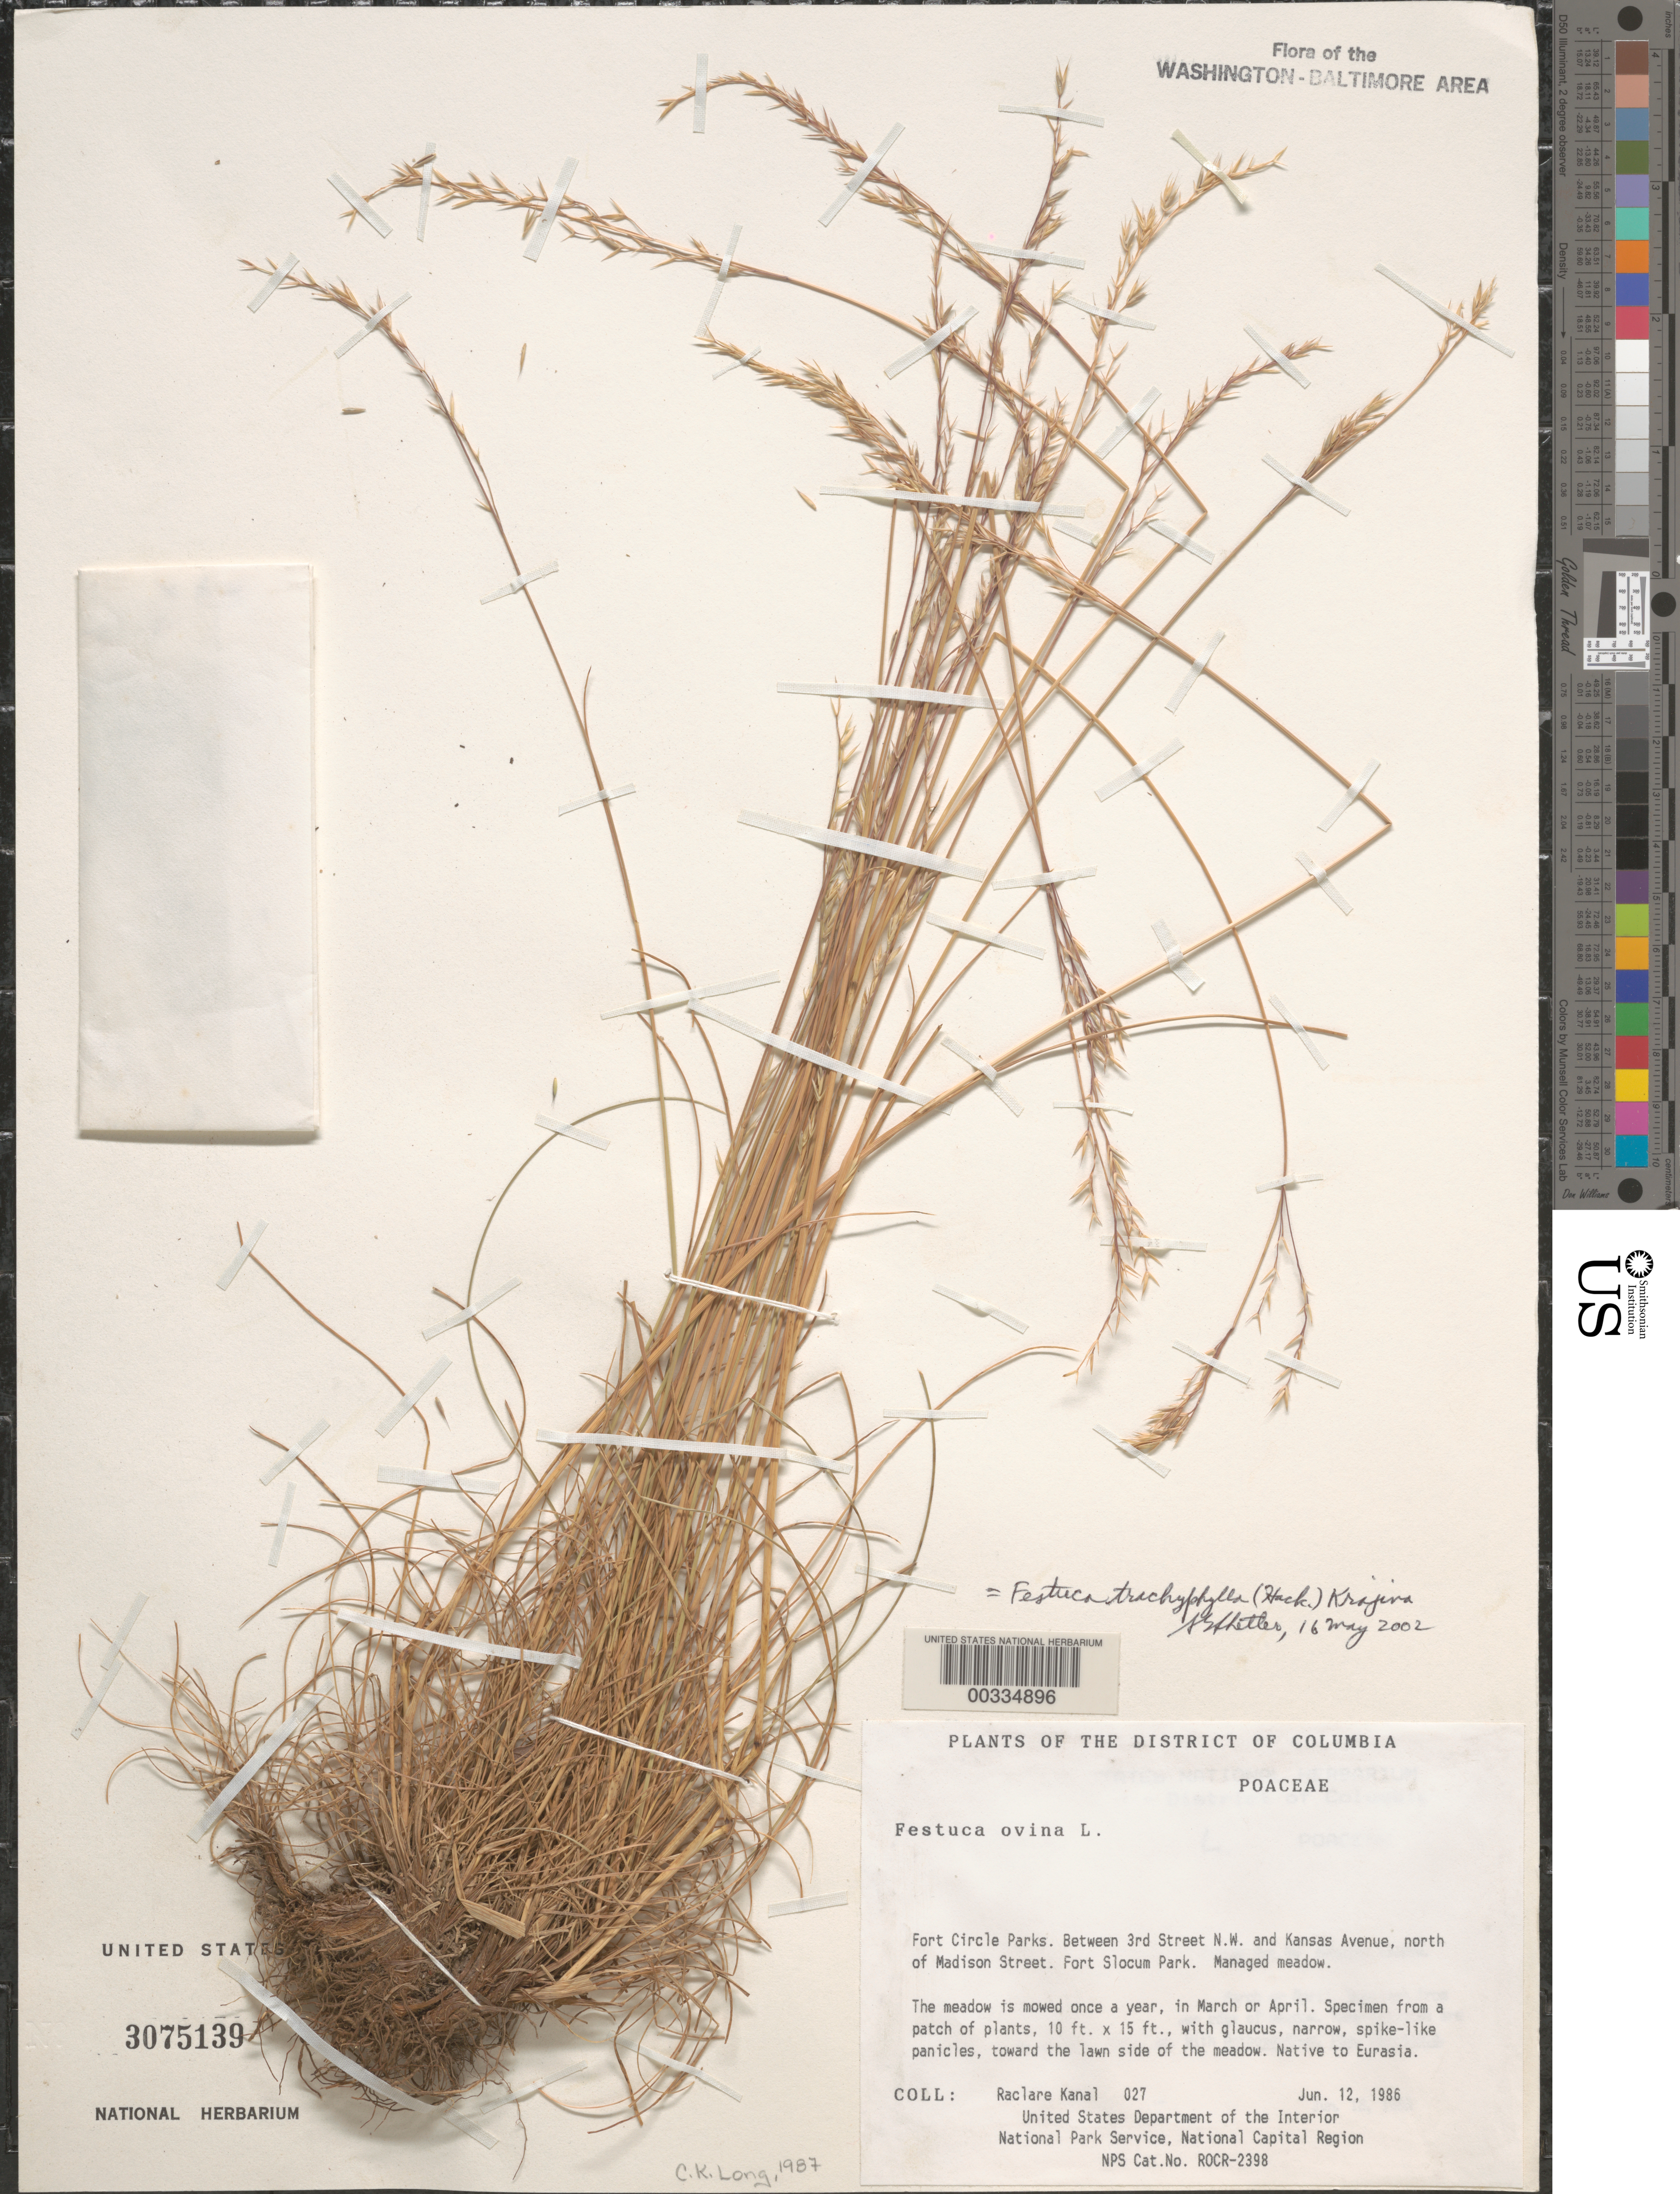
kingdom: Plantae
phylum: Tracheophyta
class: Liliopsida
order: Poales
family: Poaceae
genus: Festuca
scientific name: Festuca trachyphylla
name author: (Hack.) Krajina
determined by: Shetler, Stanwyn G., (US), NMNH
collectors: R. Kanal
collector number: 027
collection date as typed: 12 Jun 1986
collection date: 1986-06-12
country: United States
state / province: District of Columbia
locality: Fort Circle Park, between 3rd St NW and Kansas Ave, N of Madison Street, Fort Slocum Park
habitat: Managed meadow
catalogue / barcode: US 3075139